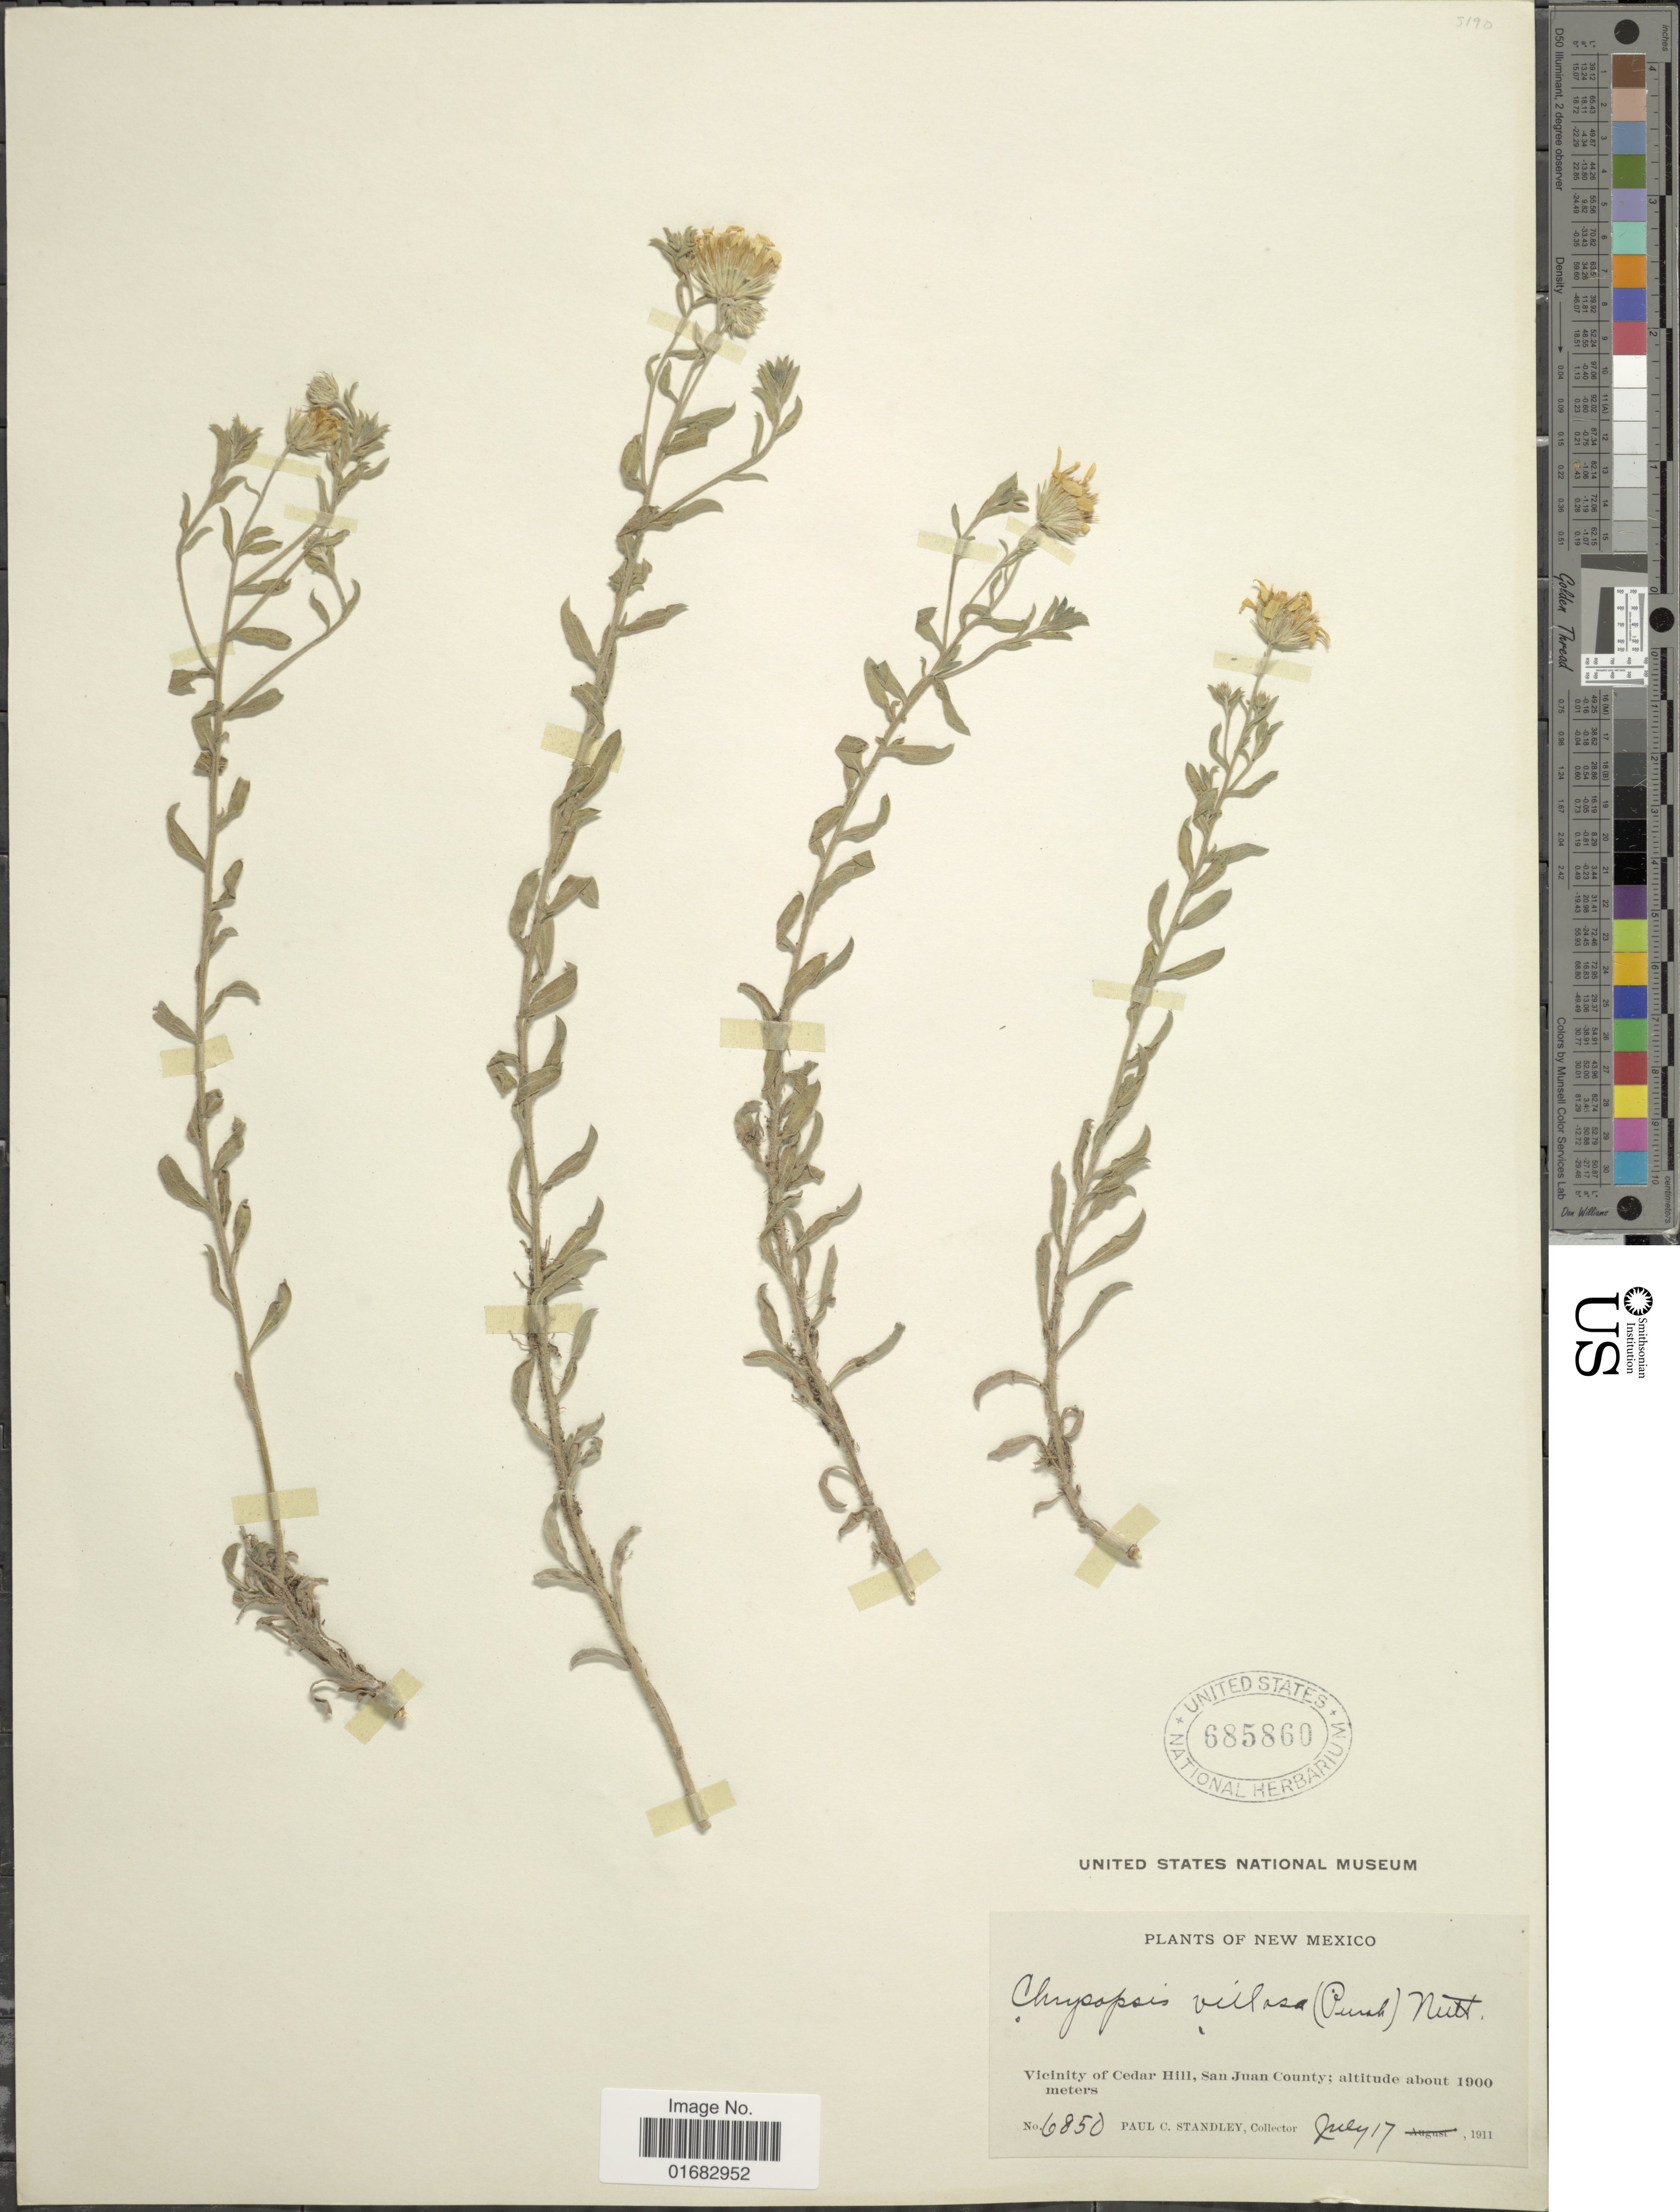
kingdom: Plantae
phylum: Tracheophyta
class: Magnoliopsida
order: Asterales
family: Asteraceae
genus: Heterotheca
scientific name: Heterotheca villosa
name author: (Pursh) Shinners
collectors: P. C. Standley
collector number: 6850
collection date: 1911-07-17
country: United States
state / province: New Mexico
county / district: San Juan Co.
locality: Vicinity of Cedar Hill.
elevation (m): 1900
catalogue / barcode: US 685860